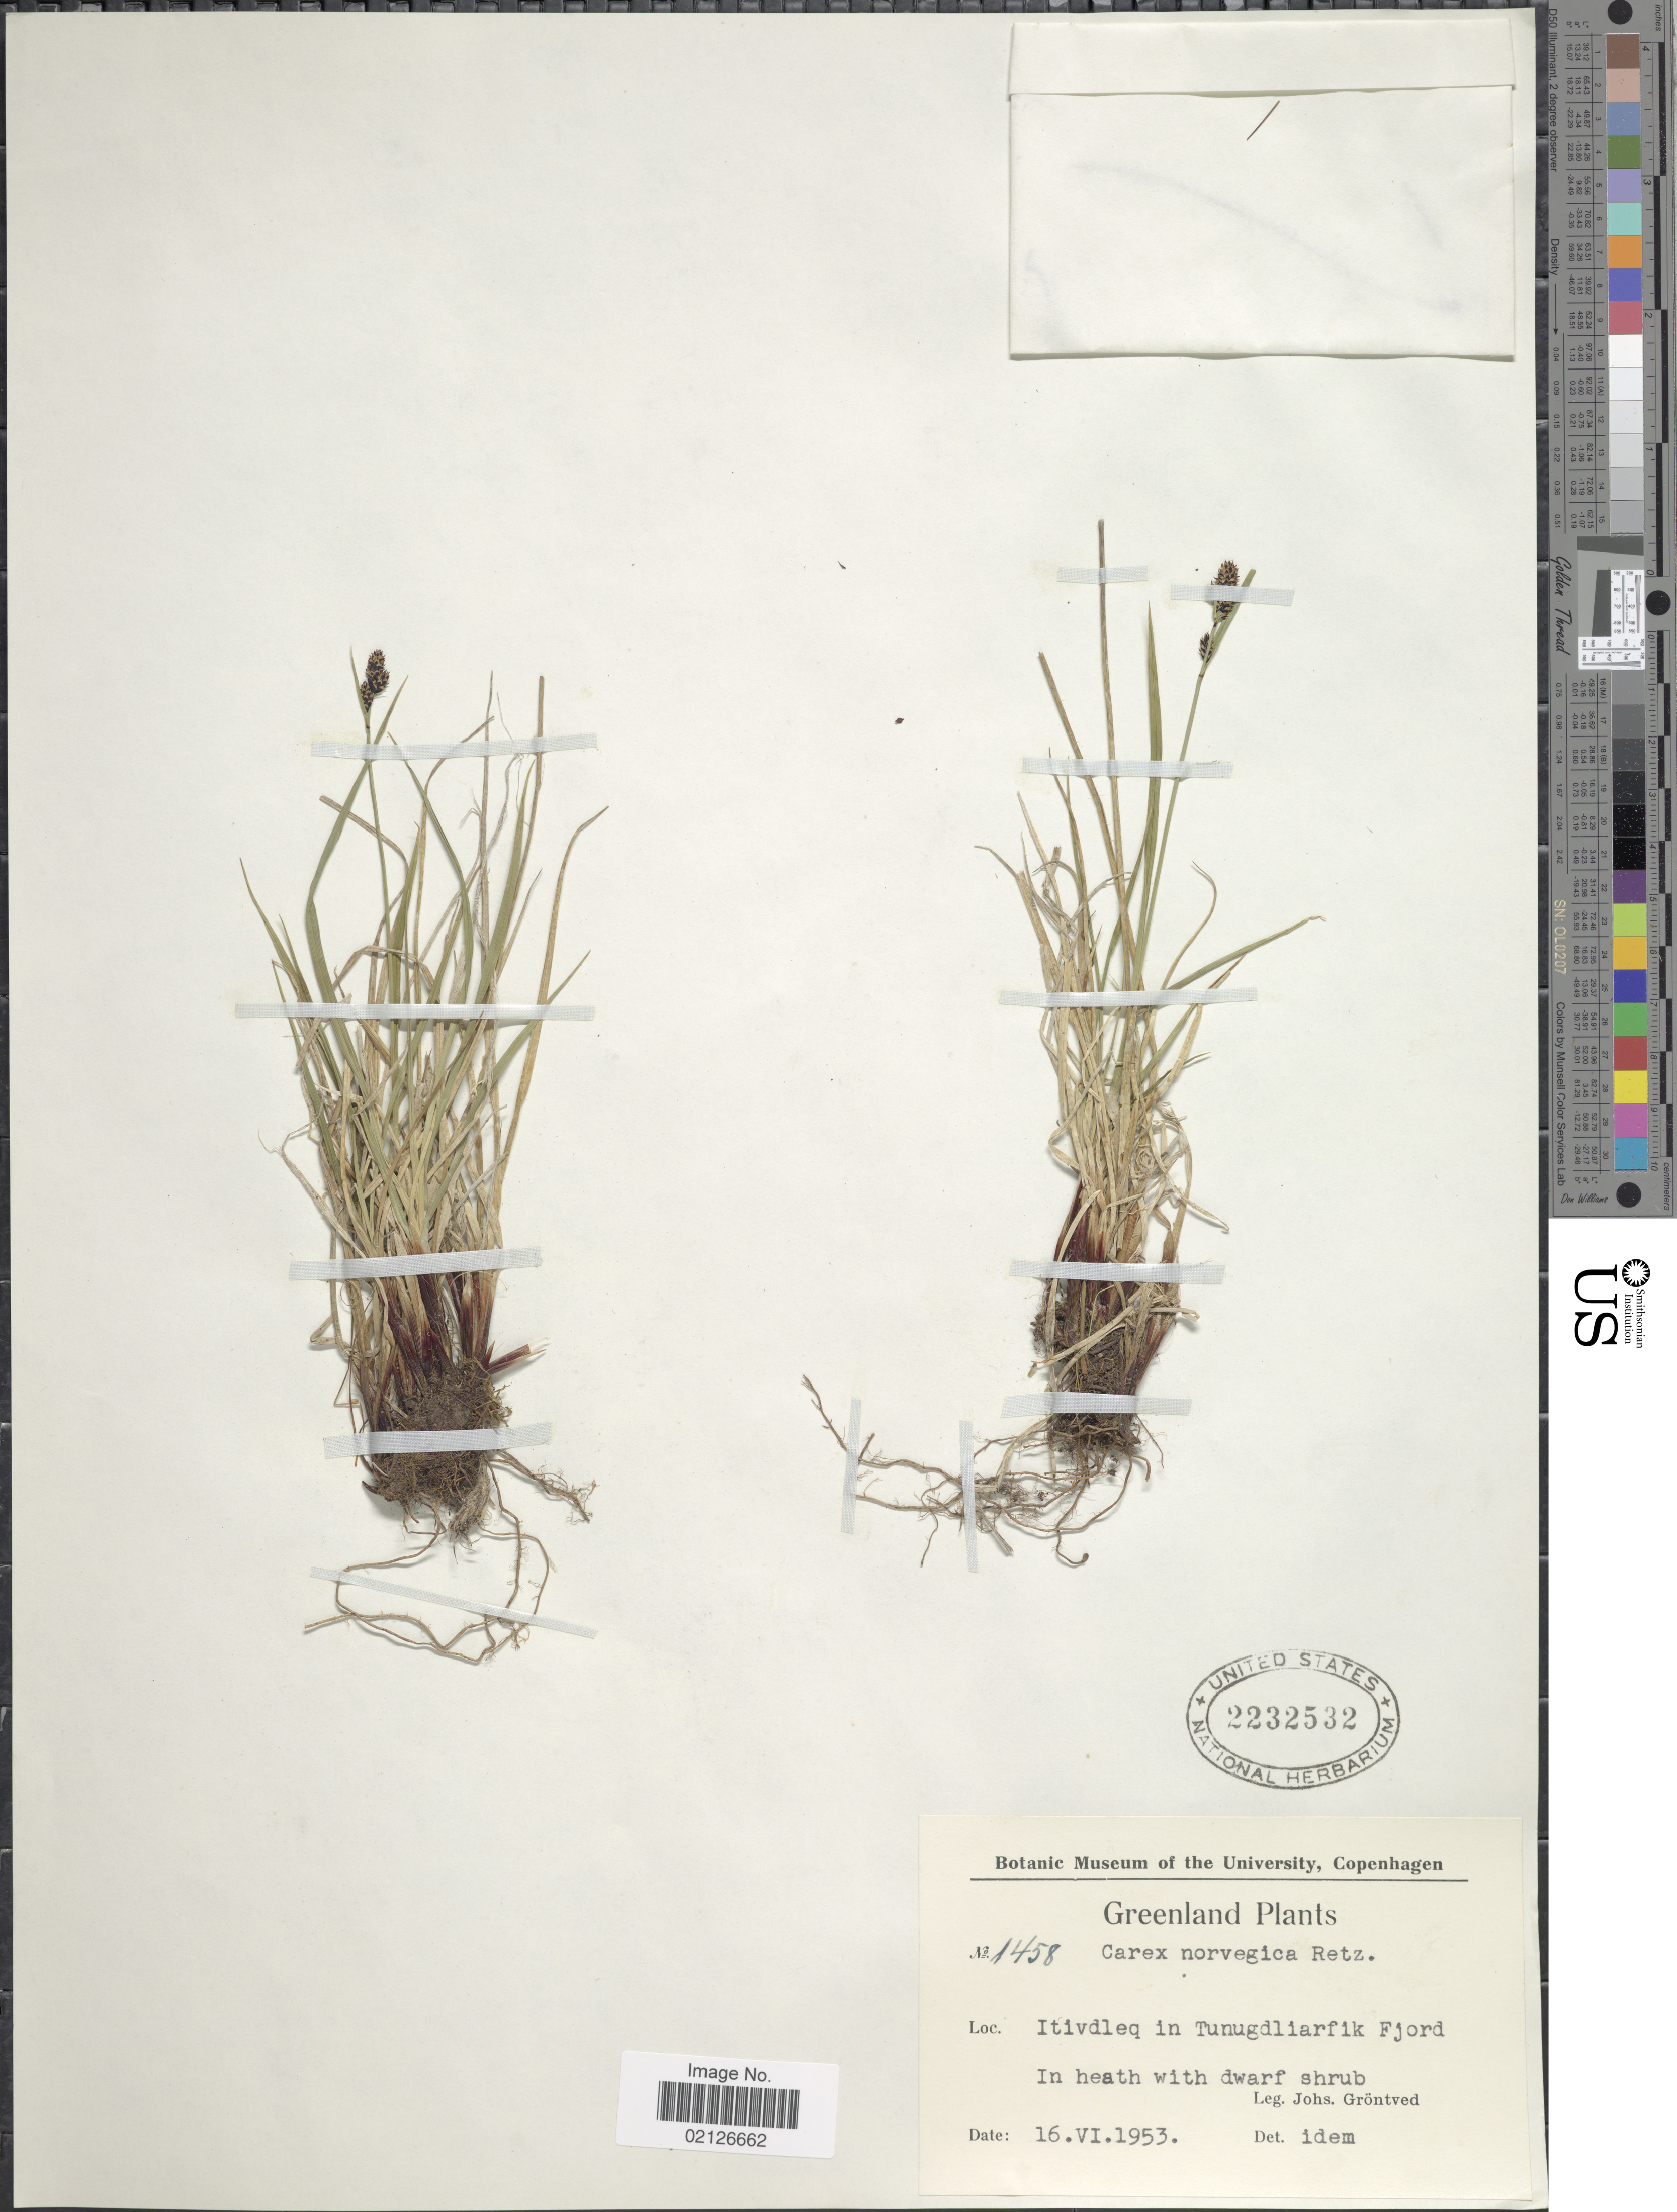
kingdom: Plantae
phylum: Tracheophyta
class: Liliopsida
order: Poales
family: Cyperaceae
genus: Carex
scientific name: Carex norvegica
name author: Retz.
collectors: J. Gröntved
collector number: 1458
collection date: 1953-06-16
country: Greenland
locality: Itivdleq in Tunugdliarfik Fjord, in heath with dwarf shrub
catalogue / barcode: US 2232532